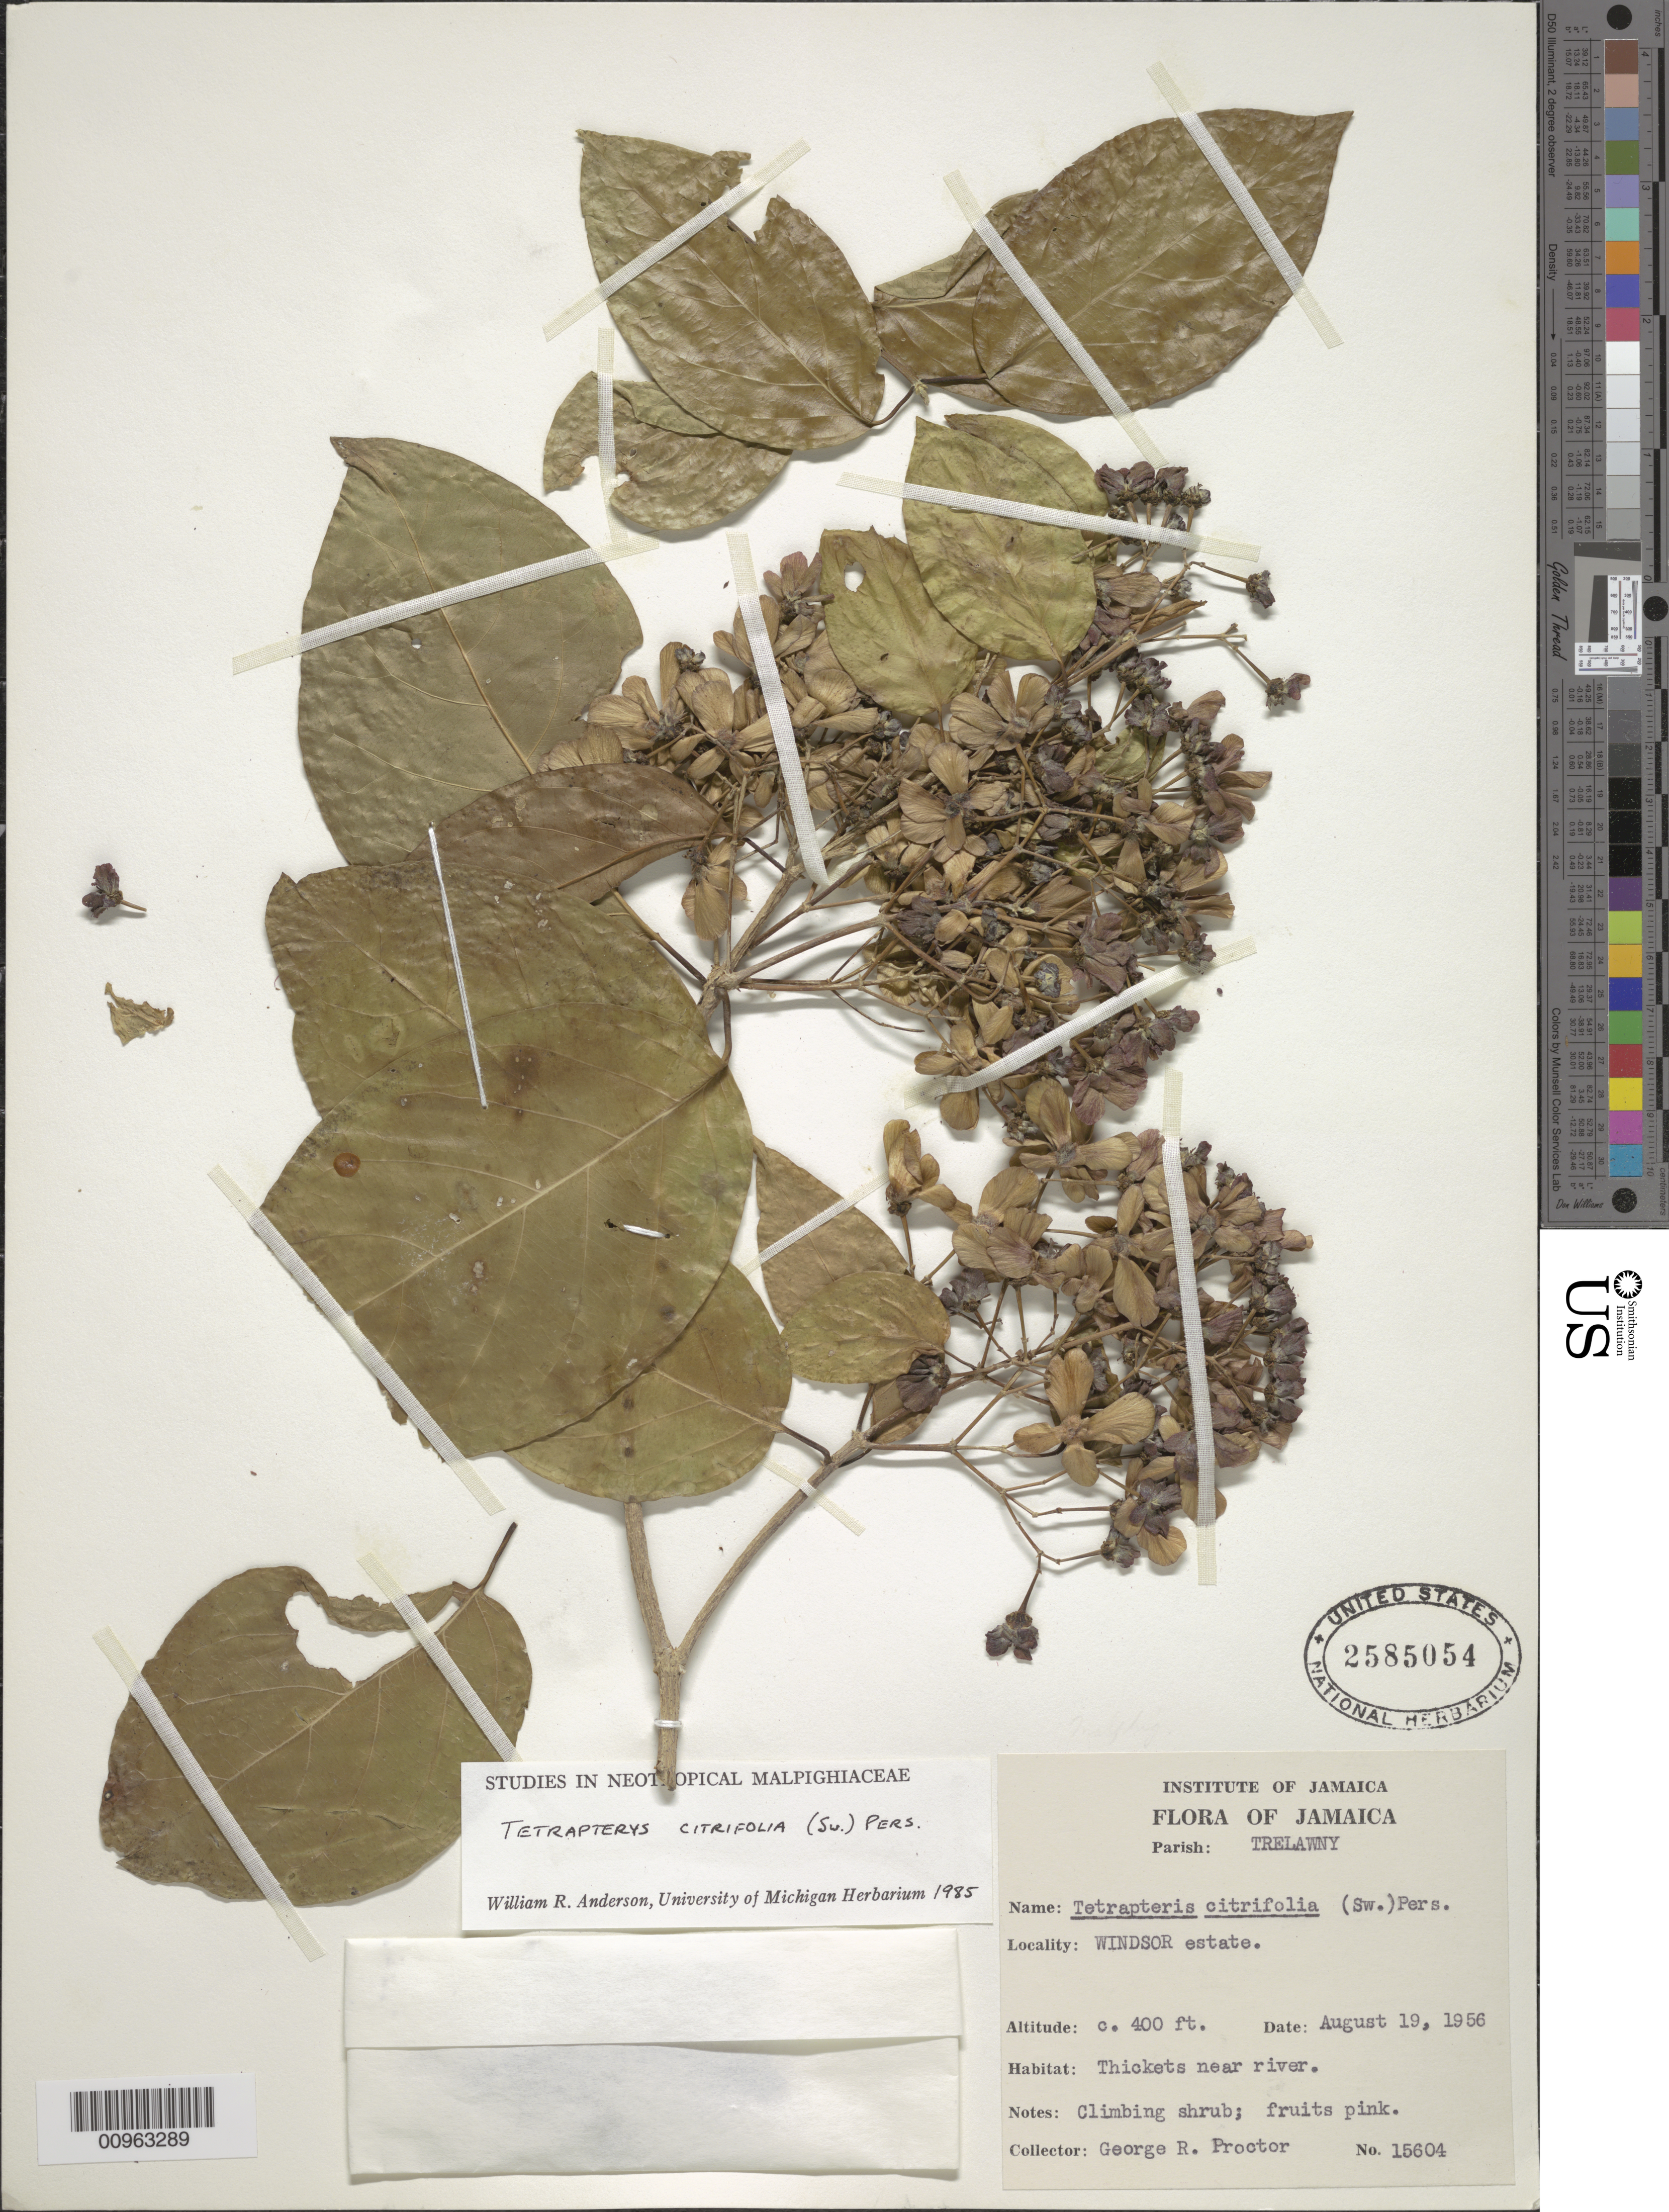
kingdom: Plantae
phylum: Tracheophyta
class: Magnoliopsida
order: Malpighiales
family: Malpighiaceae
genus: Tetrapterys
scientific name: Tetrapterys citrifolia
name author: (Sw.) Pers.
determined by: Anderson, W. R., (MICH), University of Michigan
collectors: G. R. Proctor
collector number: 15604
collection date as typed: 19 Aug 1956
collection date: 1956-08-19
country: Jamaica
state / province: Trelawny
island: Jamaica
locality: Windsor Estate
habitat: Thickets near river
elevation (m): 122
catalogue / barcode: US 2585054